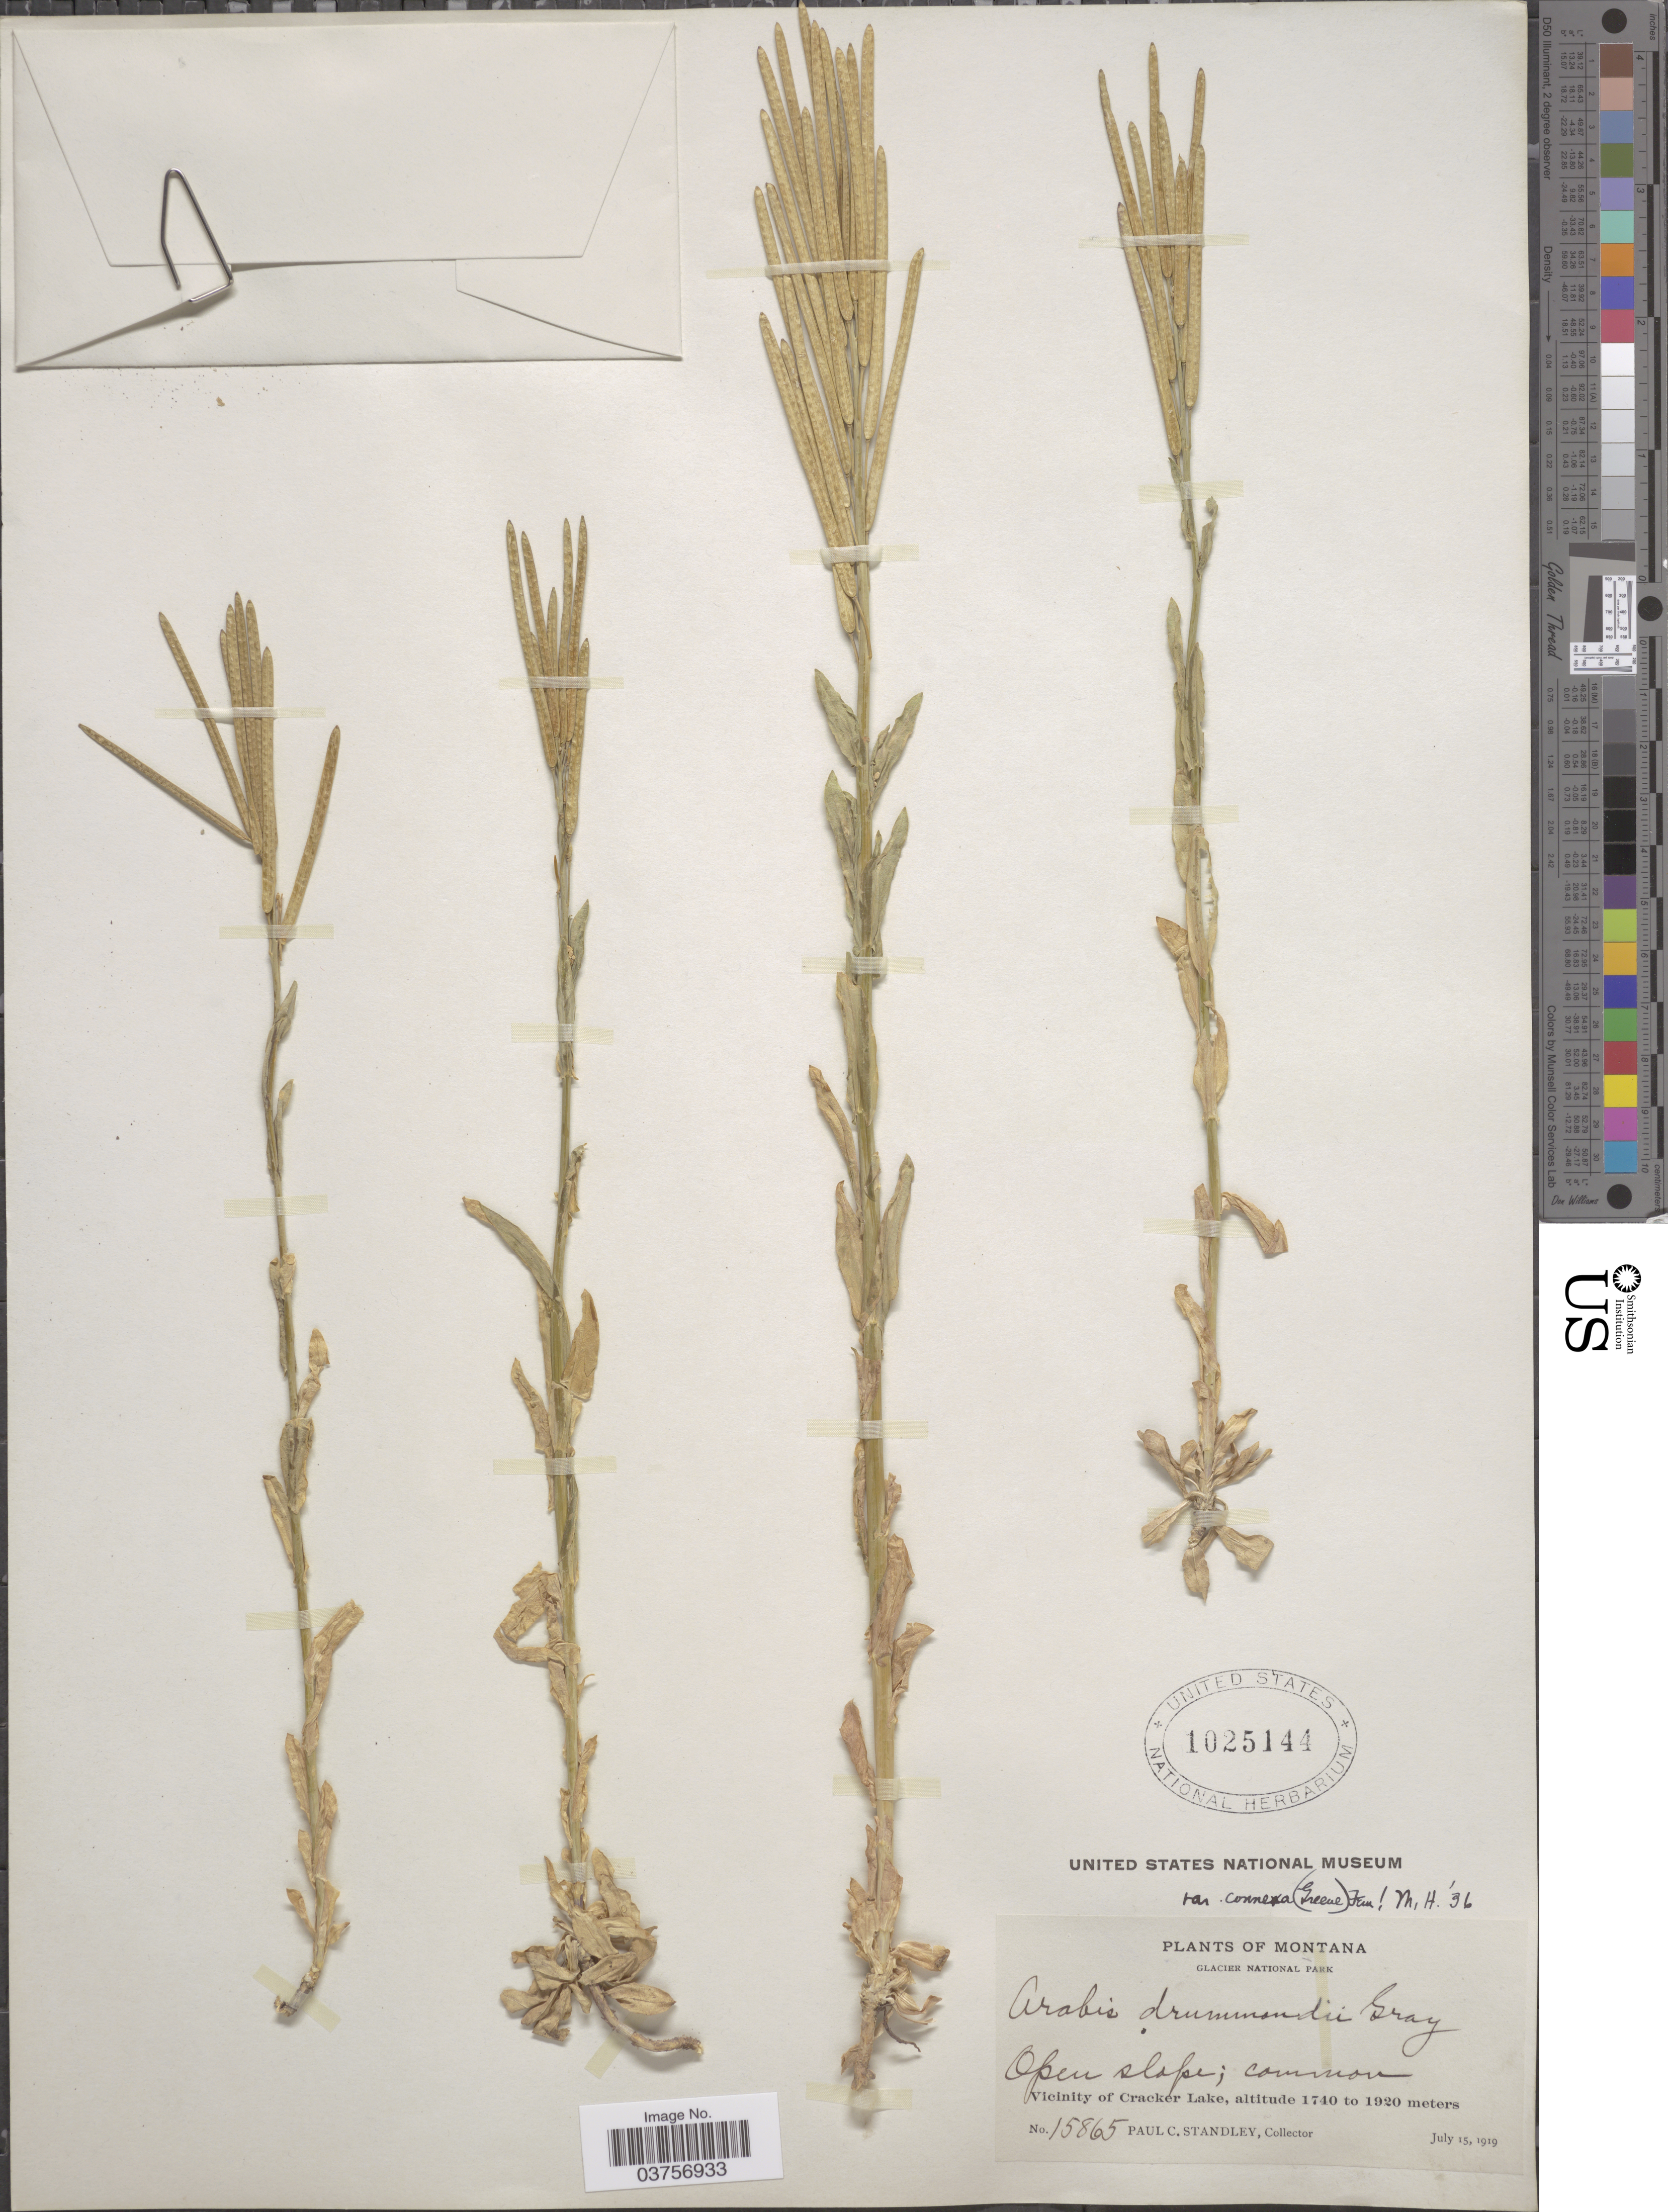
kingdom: Plantae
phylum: Tracheophyta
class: Magnoliopsida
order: Brassicales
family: Brassicaceae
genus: Arabis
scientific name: Arabis drummondii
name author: A. Gray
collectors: P. C. Standley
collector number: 15865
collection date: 1919-07-15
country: United States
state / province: Montana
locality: Glacier National Park. Open slope. Vicinity of Cracker Lake.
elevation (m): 1740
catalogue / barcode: US 1025144